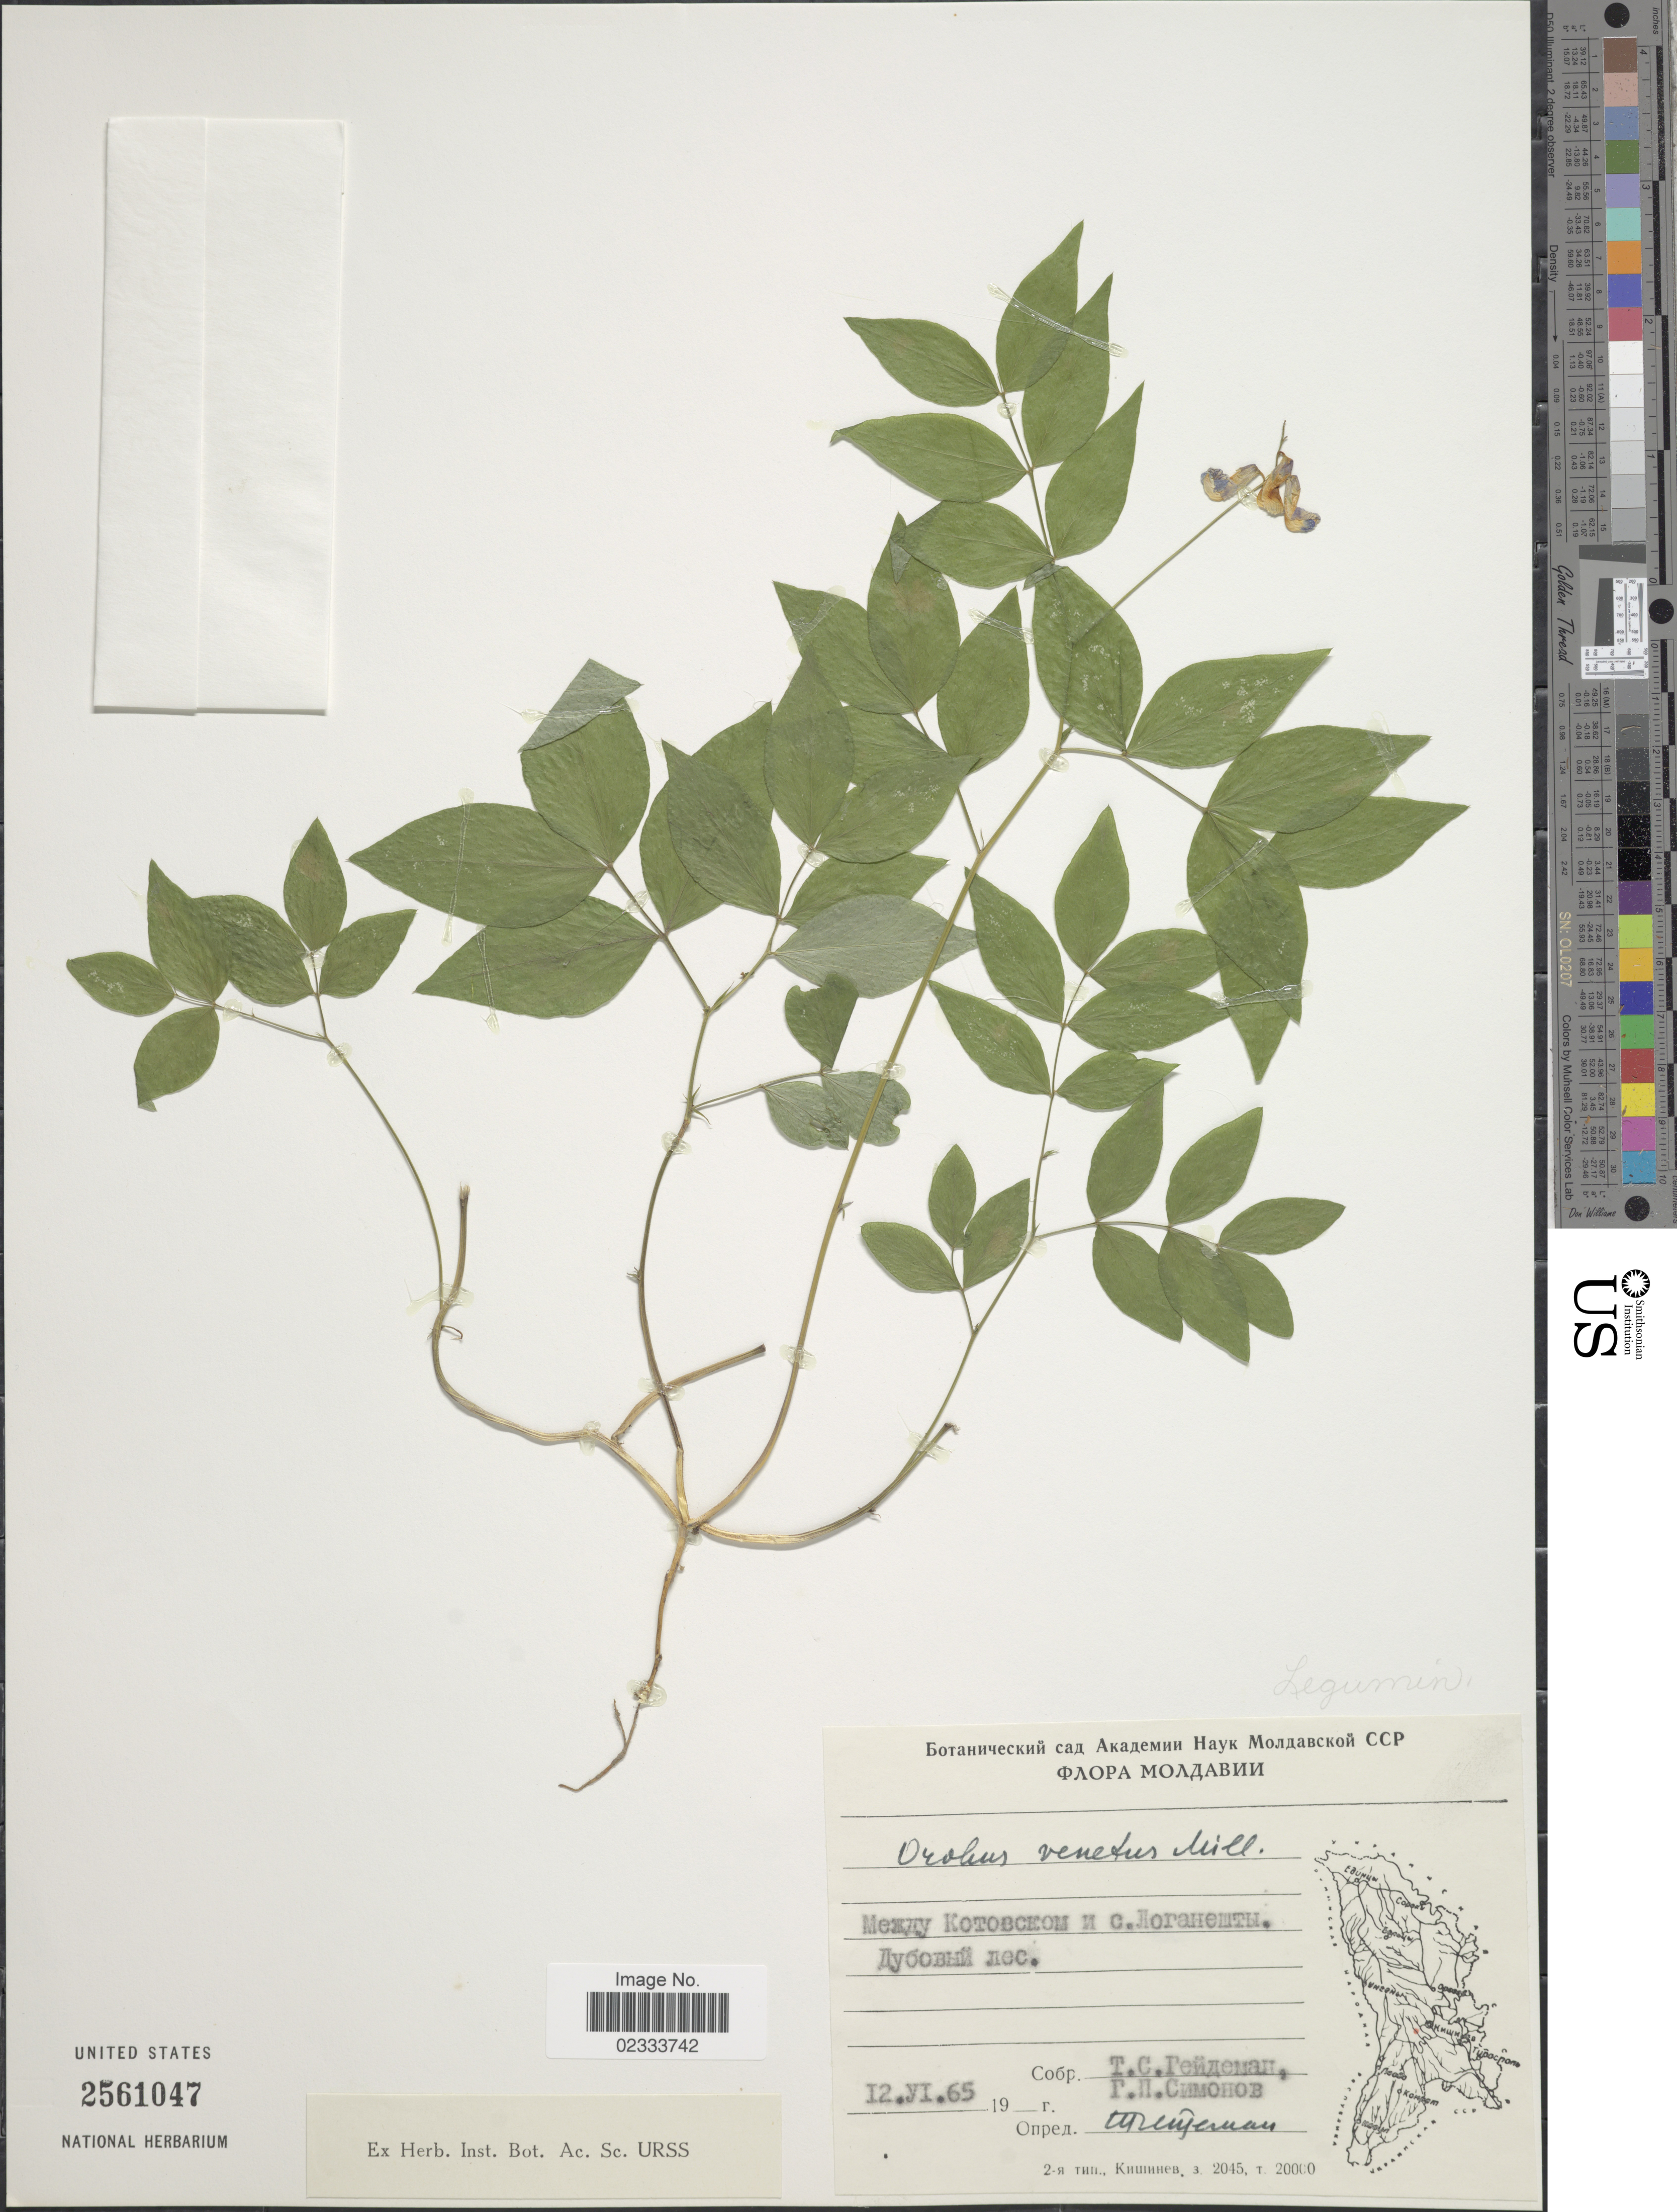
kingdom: Plantae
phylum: Tracheophyta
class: Magnoliopsida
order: Fabales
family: Fabaceae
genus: Lathyrus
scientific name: Lathyrus venetus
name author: (Mill.) Wohlf.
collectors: Collector illegible & Collector illegible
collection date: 1965-06-12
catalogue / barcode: US 2561047